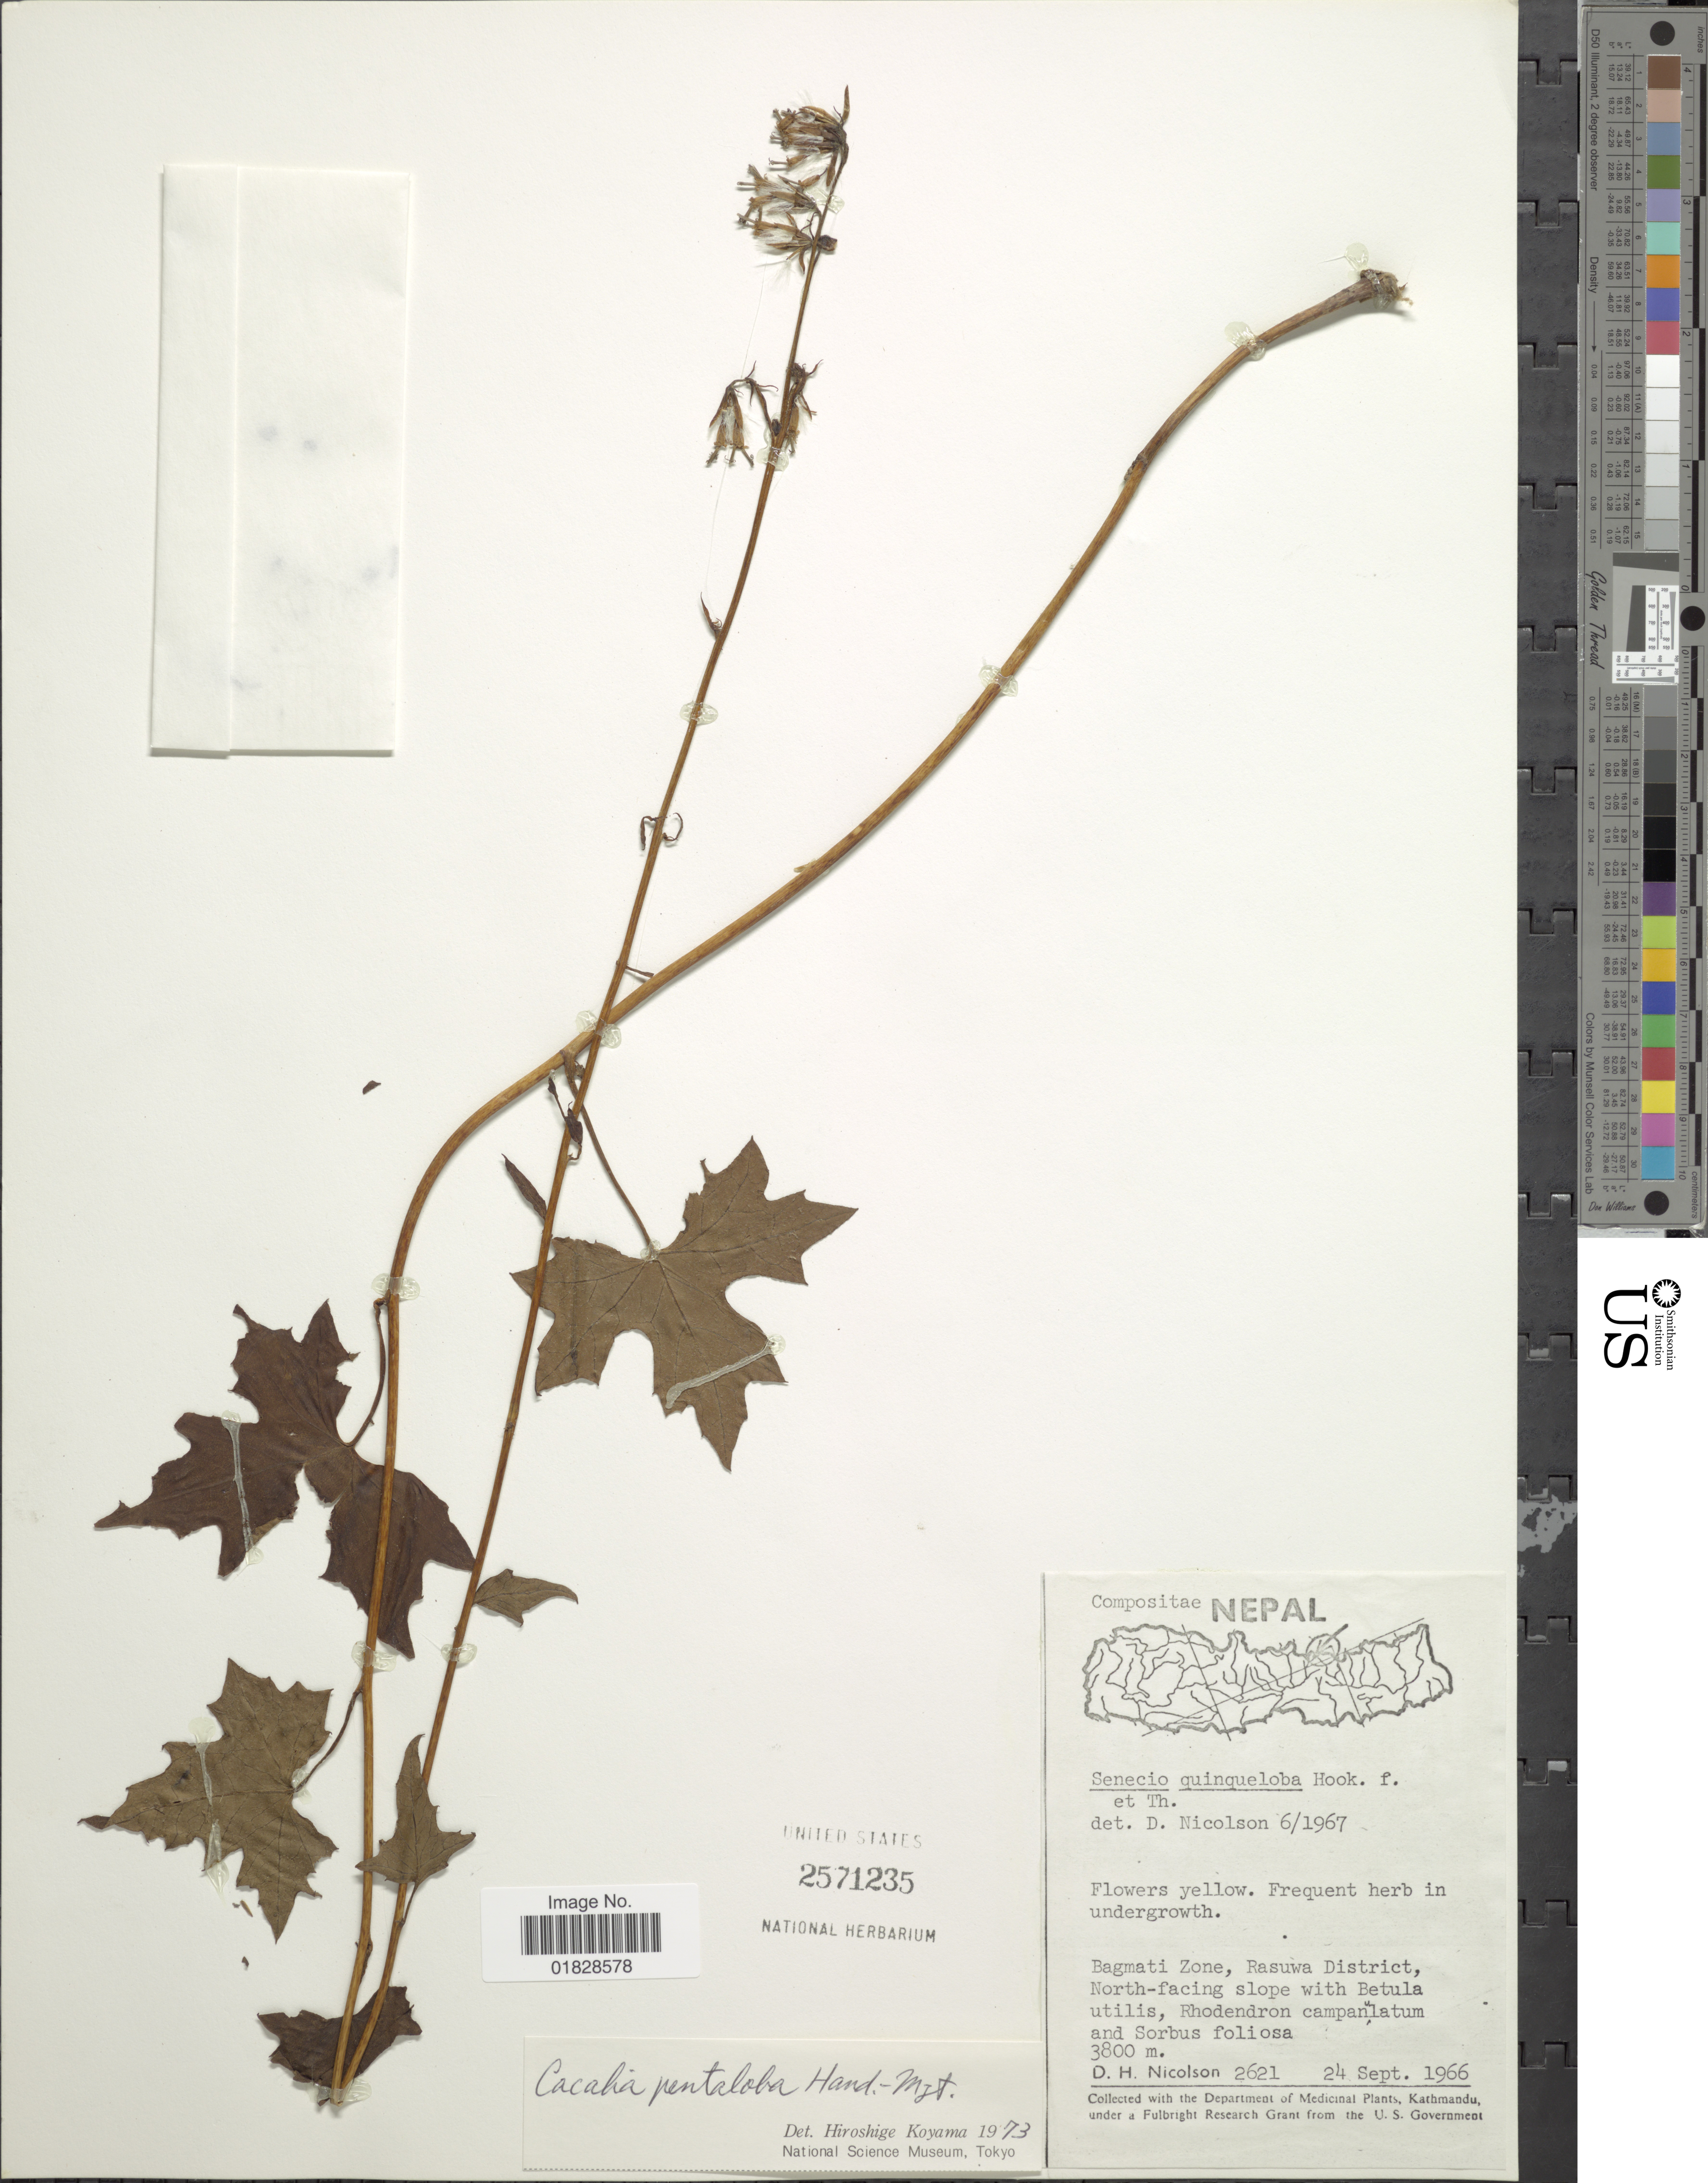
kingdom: Plantae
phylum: Tracheophyta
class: Magnoliopsida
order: Asterales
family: Asteraceae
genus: Parasenecio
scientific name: Parasenecio quinquelobus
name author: (Wall. ex DC.) Y.L. Chen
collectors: D. H. Nicolson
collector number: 2621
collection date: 1966-09-24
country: Nepal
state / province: Bagmati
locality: Bagmati Zone, Rasuwa District, North-facing slope.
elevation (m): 3800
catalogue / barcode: US 2571235